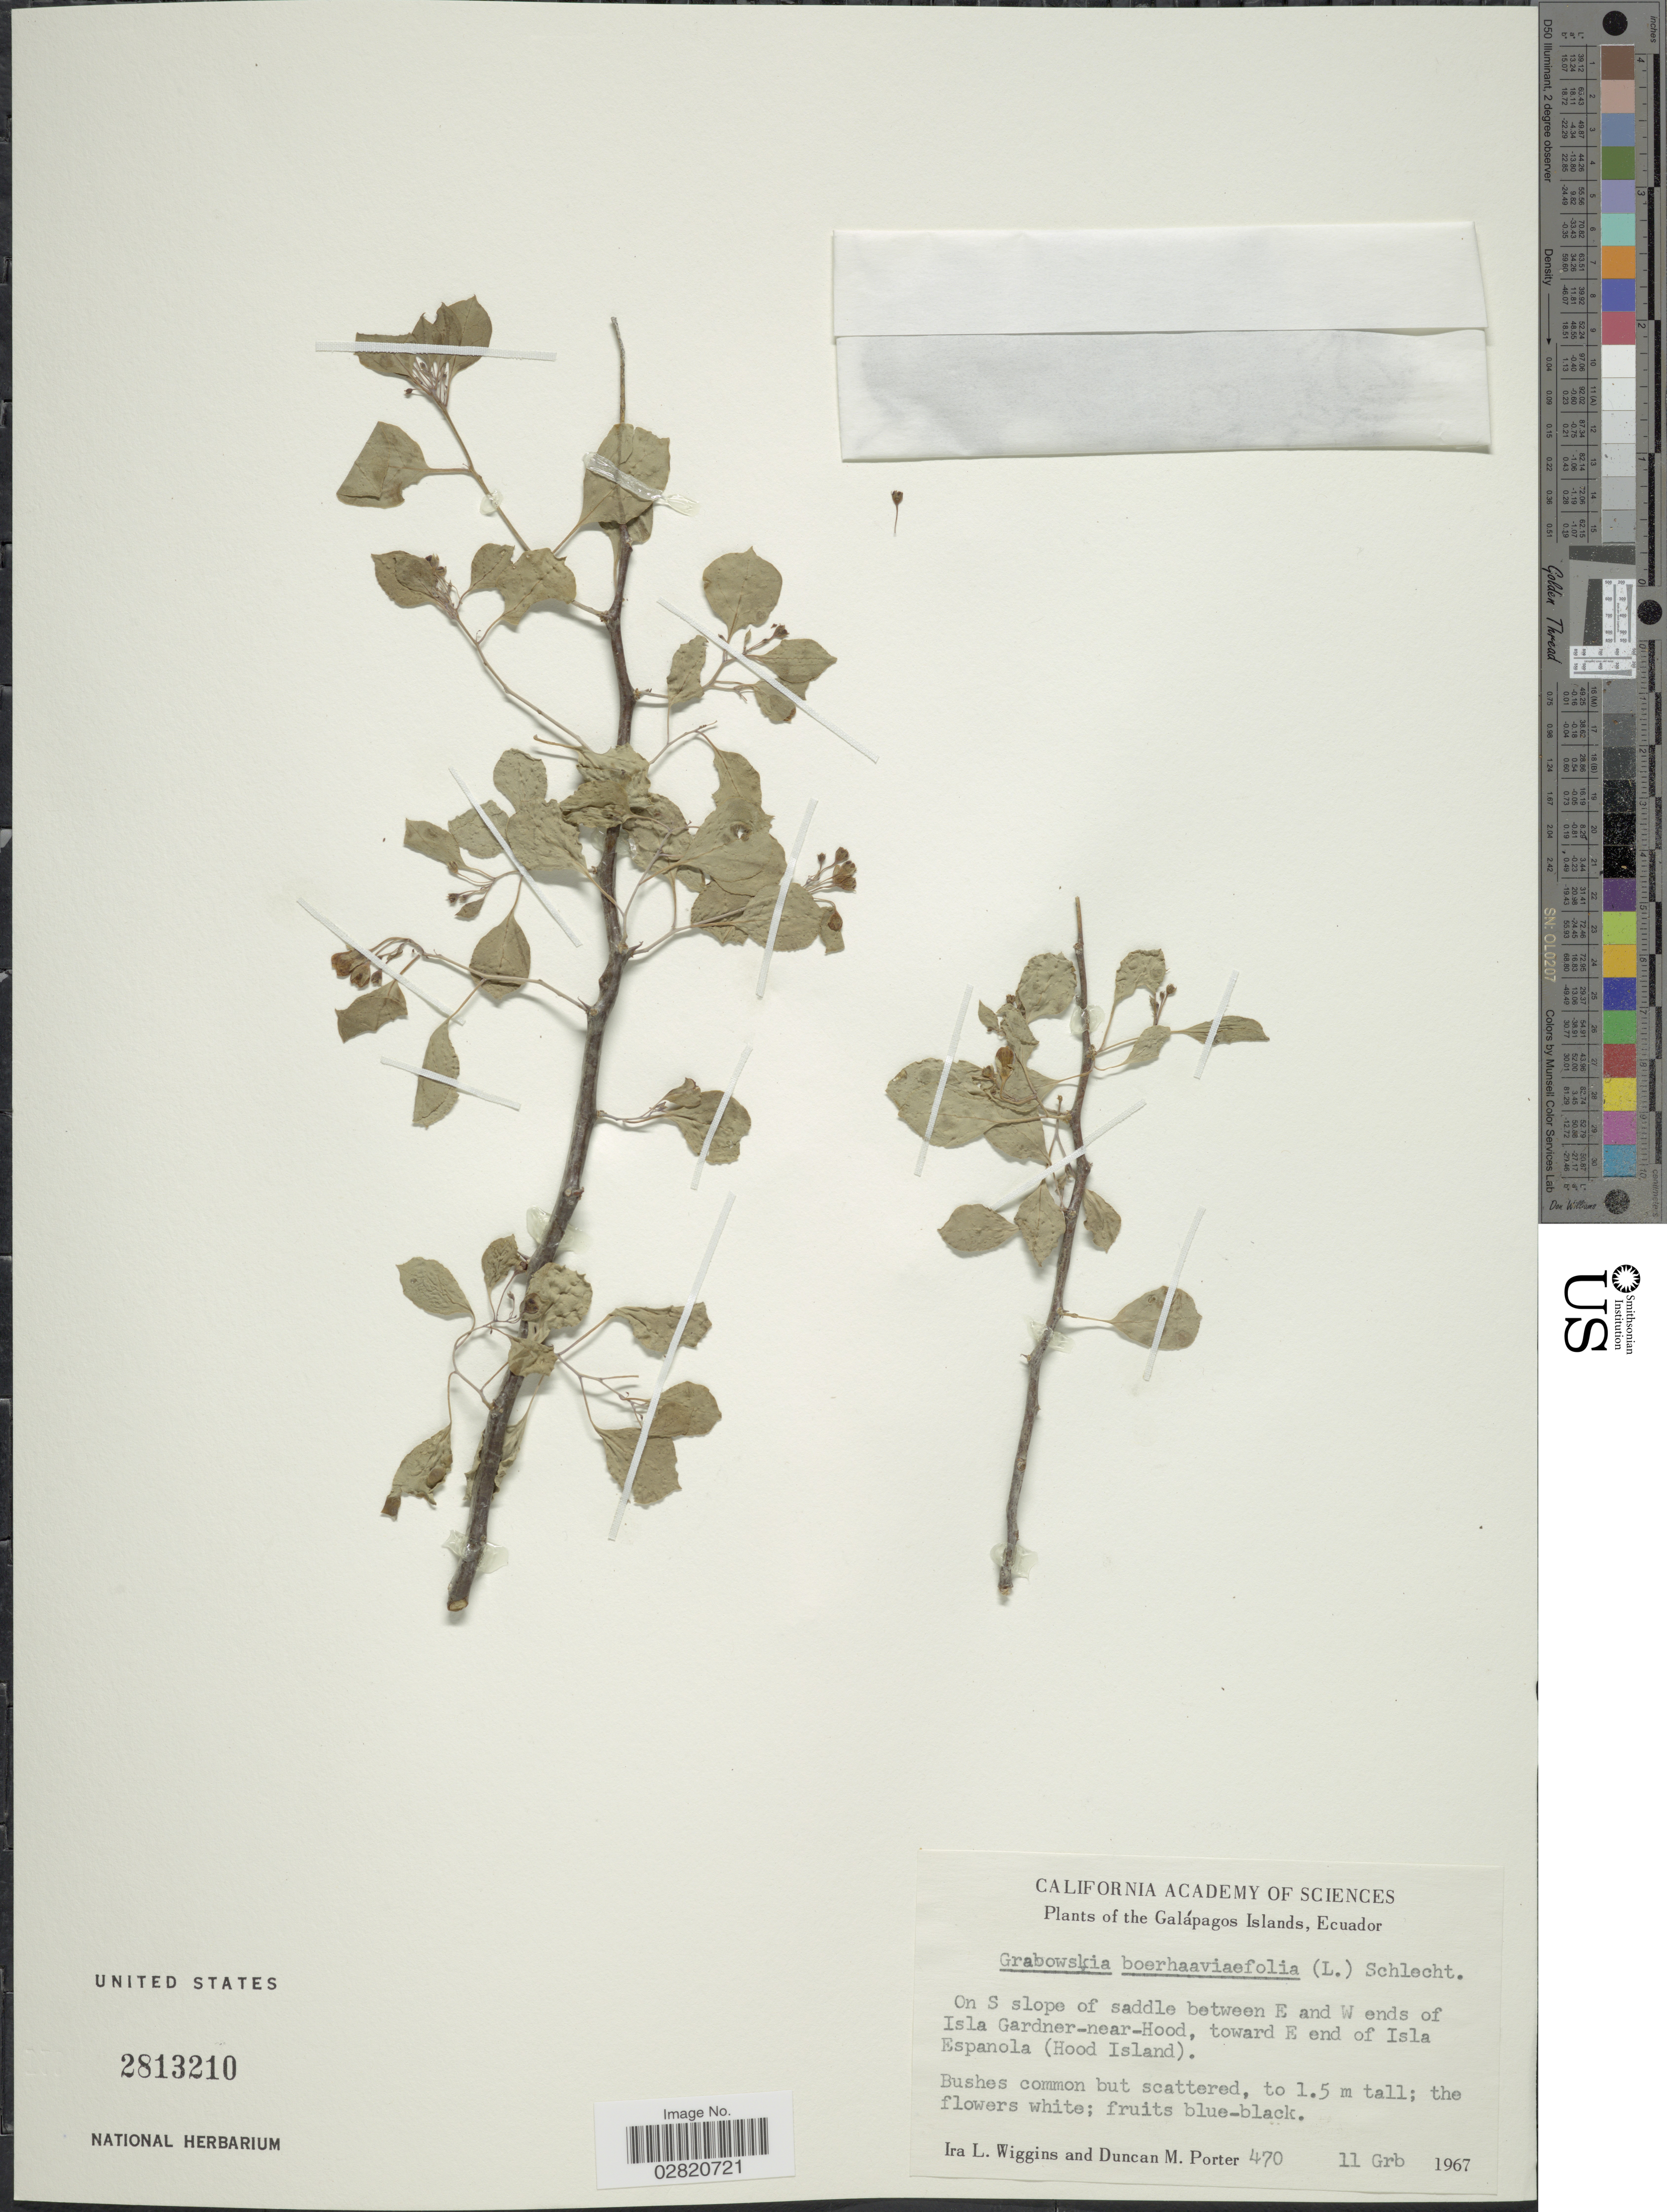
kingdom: Plantae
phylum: Tracheophyta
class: Magnoliopsida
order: Solanales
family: Solanaceae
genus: Grabowskia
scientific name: Grabowskia boerhaaviifolia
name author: Schltdl.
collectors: I. L. Wiggins & D. M. Porter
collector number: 470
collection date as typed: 11 Grb 1967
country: Ecuador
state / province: Colón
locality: The Galapágos Islands. On S slope of saddle between E and W ends of Isla Gardner-near-Hood, toward E end of Isla Espanola (Hood Island).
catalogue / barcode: US 2813210